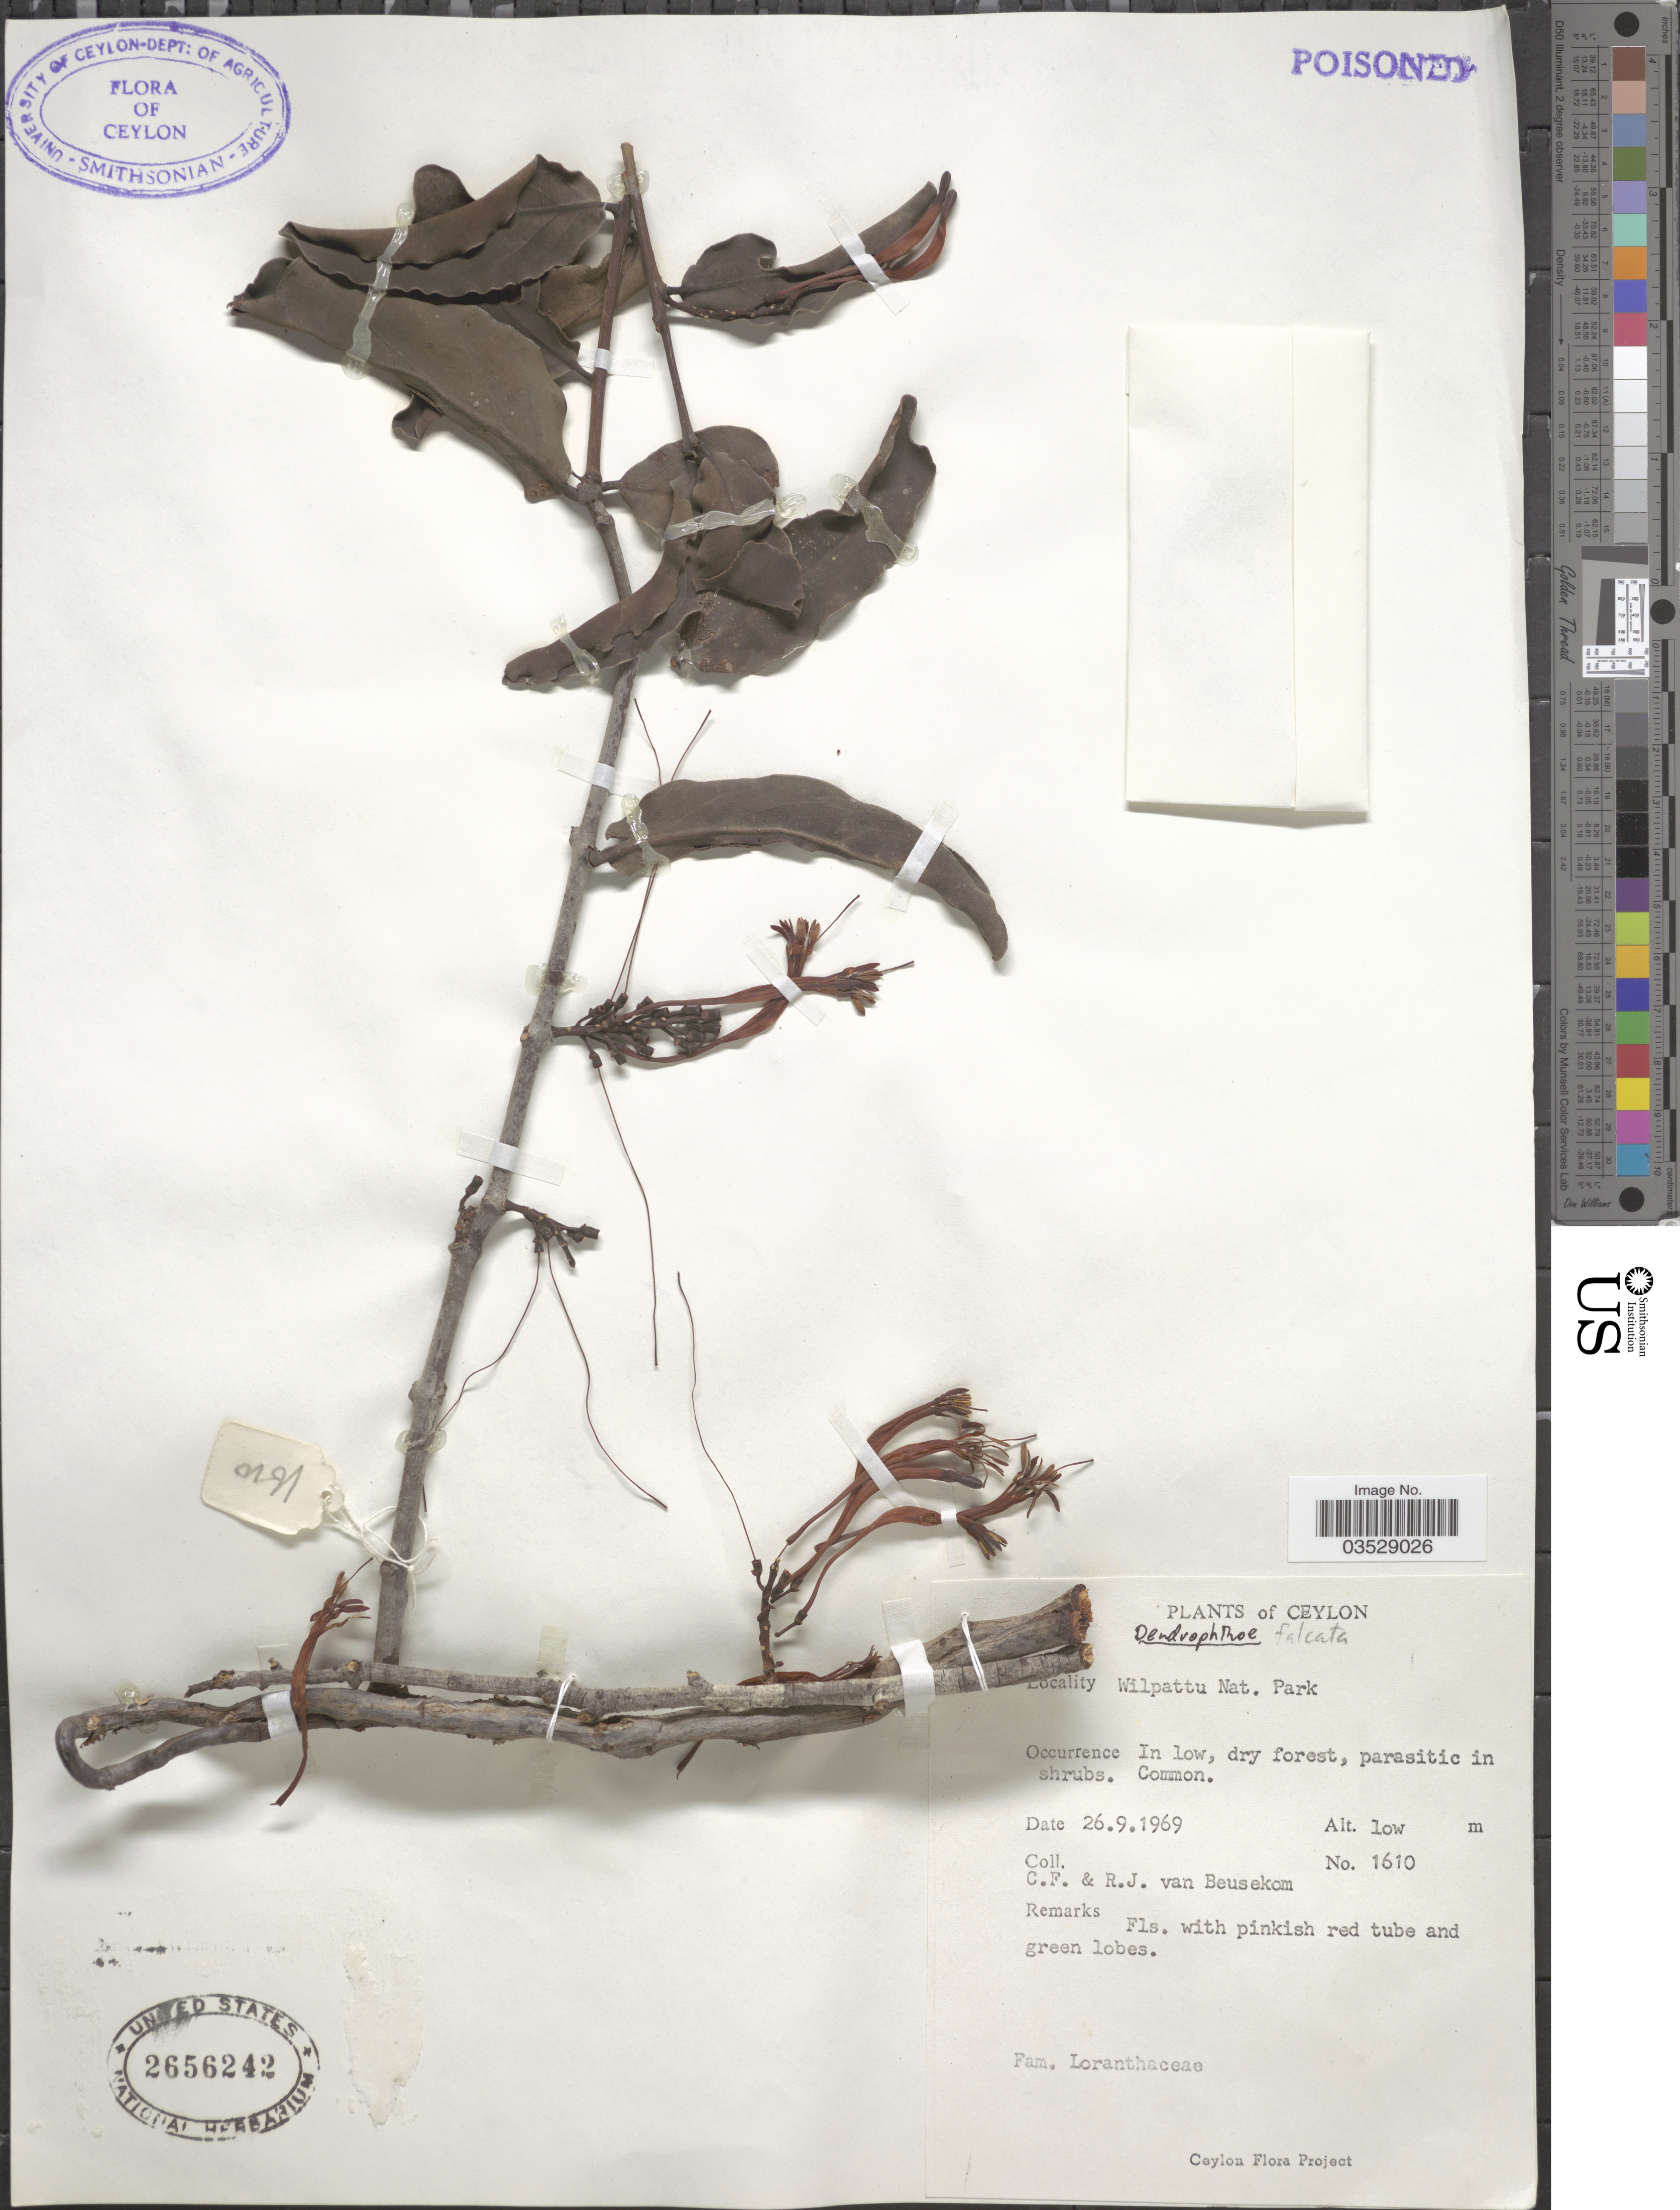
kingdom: Plantae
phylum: Tracheophyta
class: Magnoliopsida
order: Santalales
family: Loranthaceae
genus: Dendrophthoe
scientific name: Dendrophthoe falcata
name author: (L. f.) Ettingsh.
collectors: C. F. Beusekom & R. Beusekom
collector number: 1610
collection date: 1969-09-26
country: Sri Lanka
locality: Ceylon. Wilpattu Nat. Park.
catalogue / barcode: US 2656242